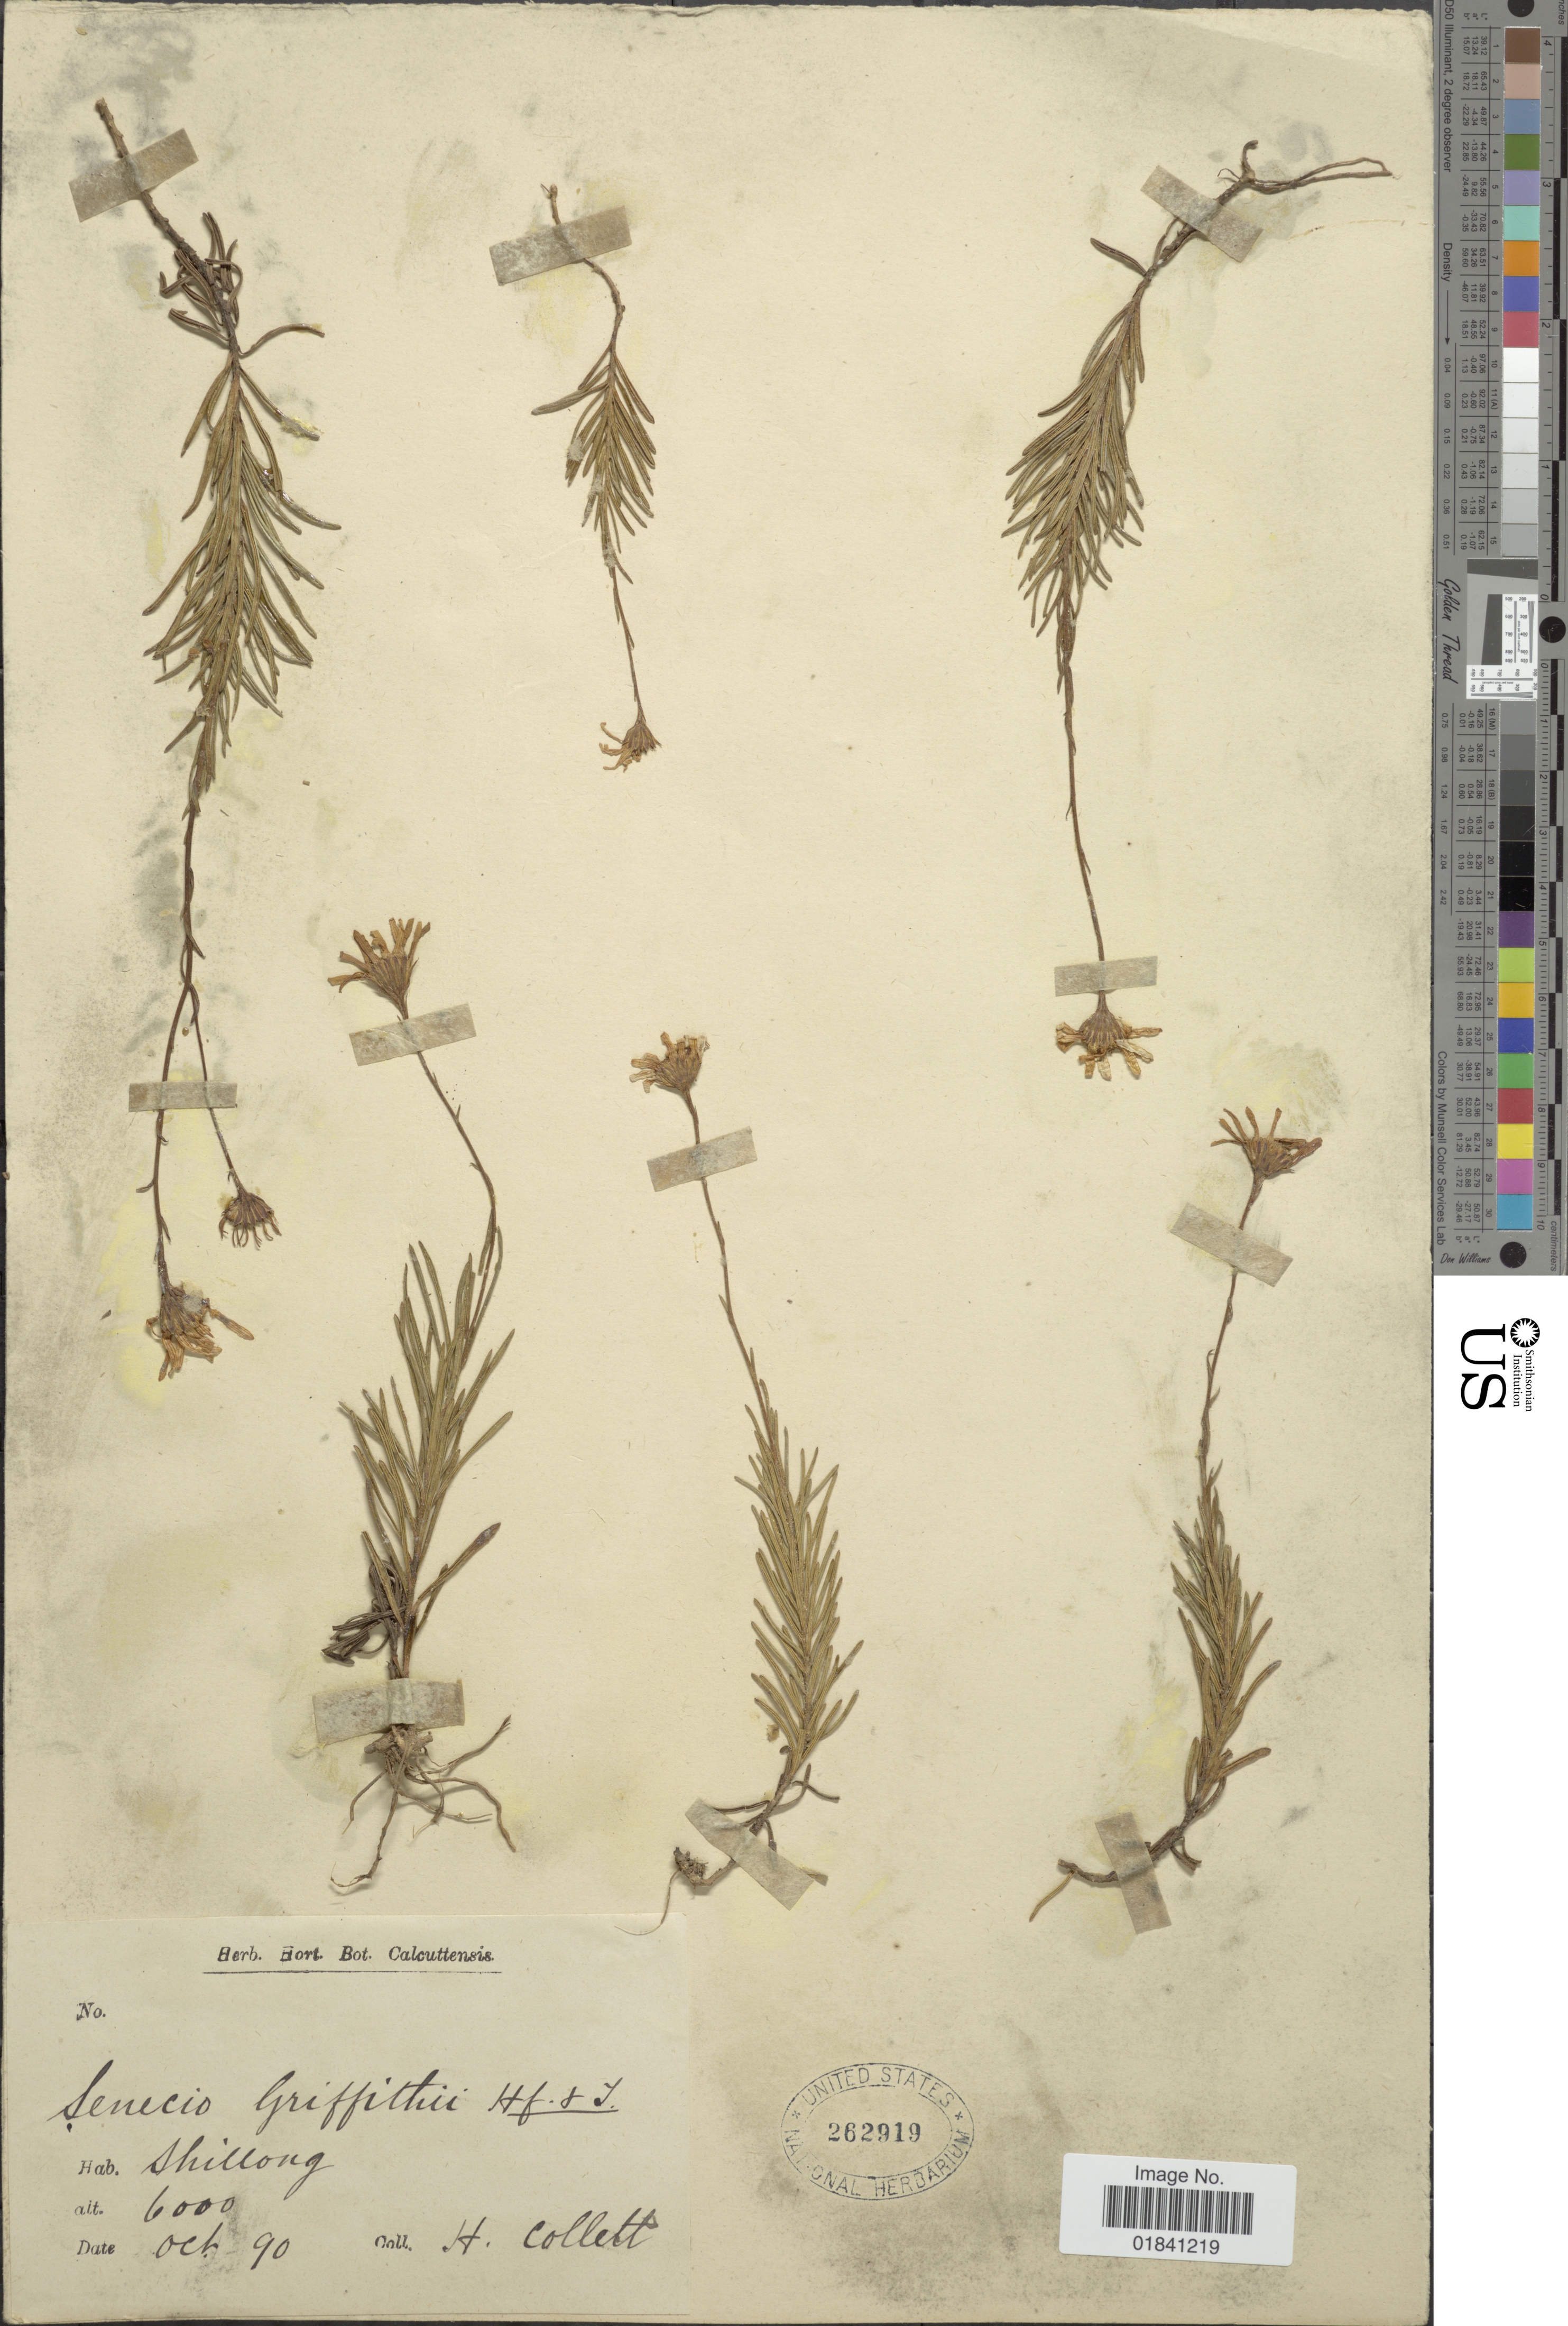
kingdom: Plantae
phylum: Tracheophyta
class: Magnoliopsida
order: Asterales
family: Asteraceae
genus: Senecio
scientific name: Senecio griffithii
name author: Hook. f.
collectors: H. Collett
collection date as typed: Transcribed d/m/y: /10/90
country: India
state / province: Meghalaya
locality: Shillong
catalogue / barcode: US 262919